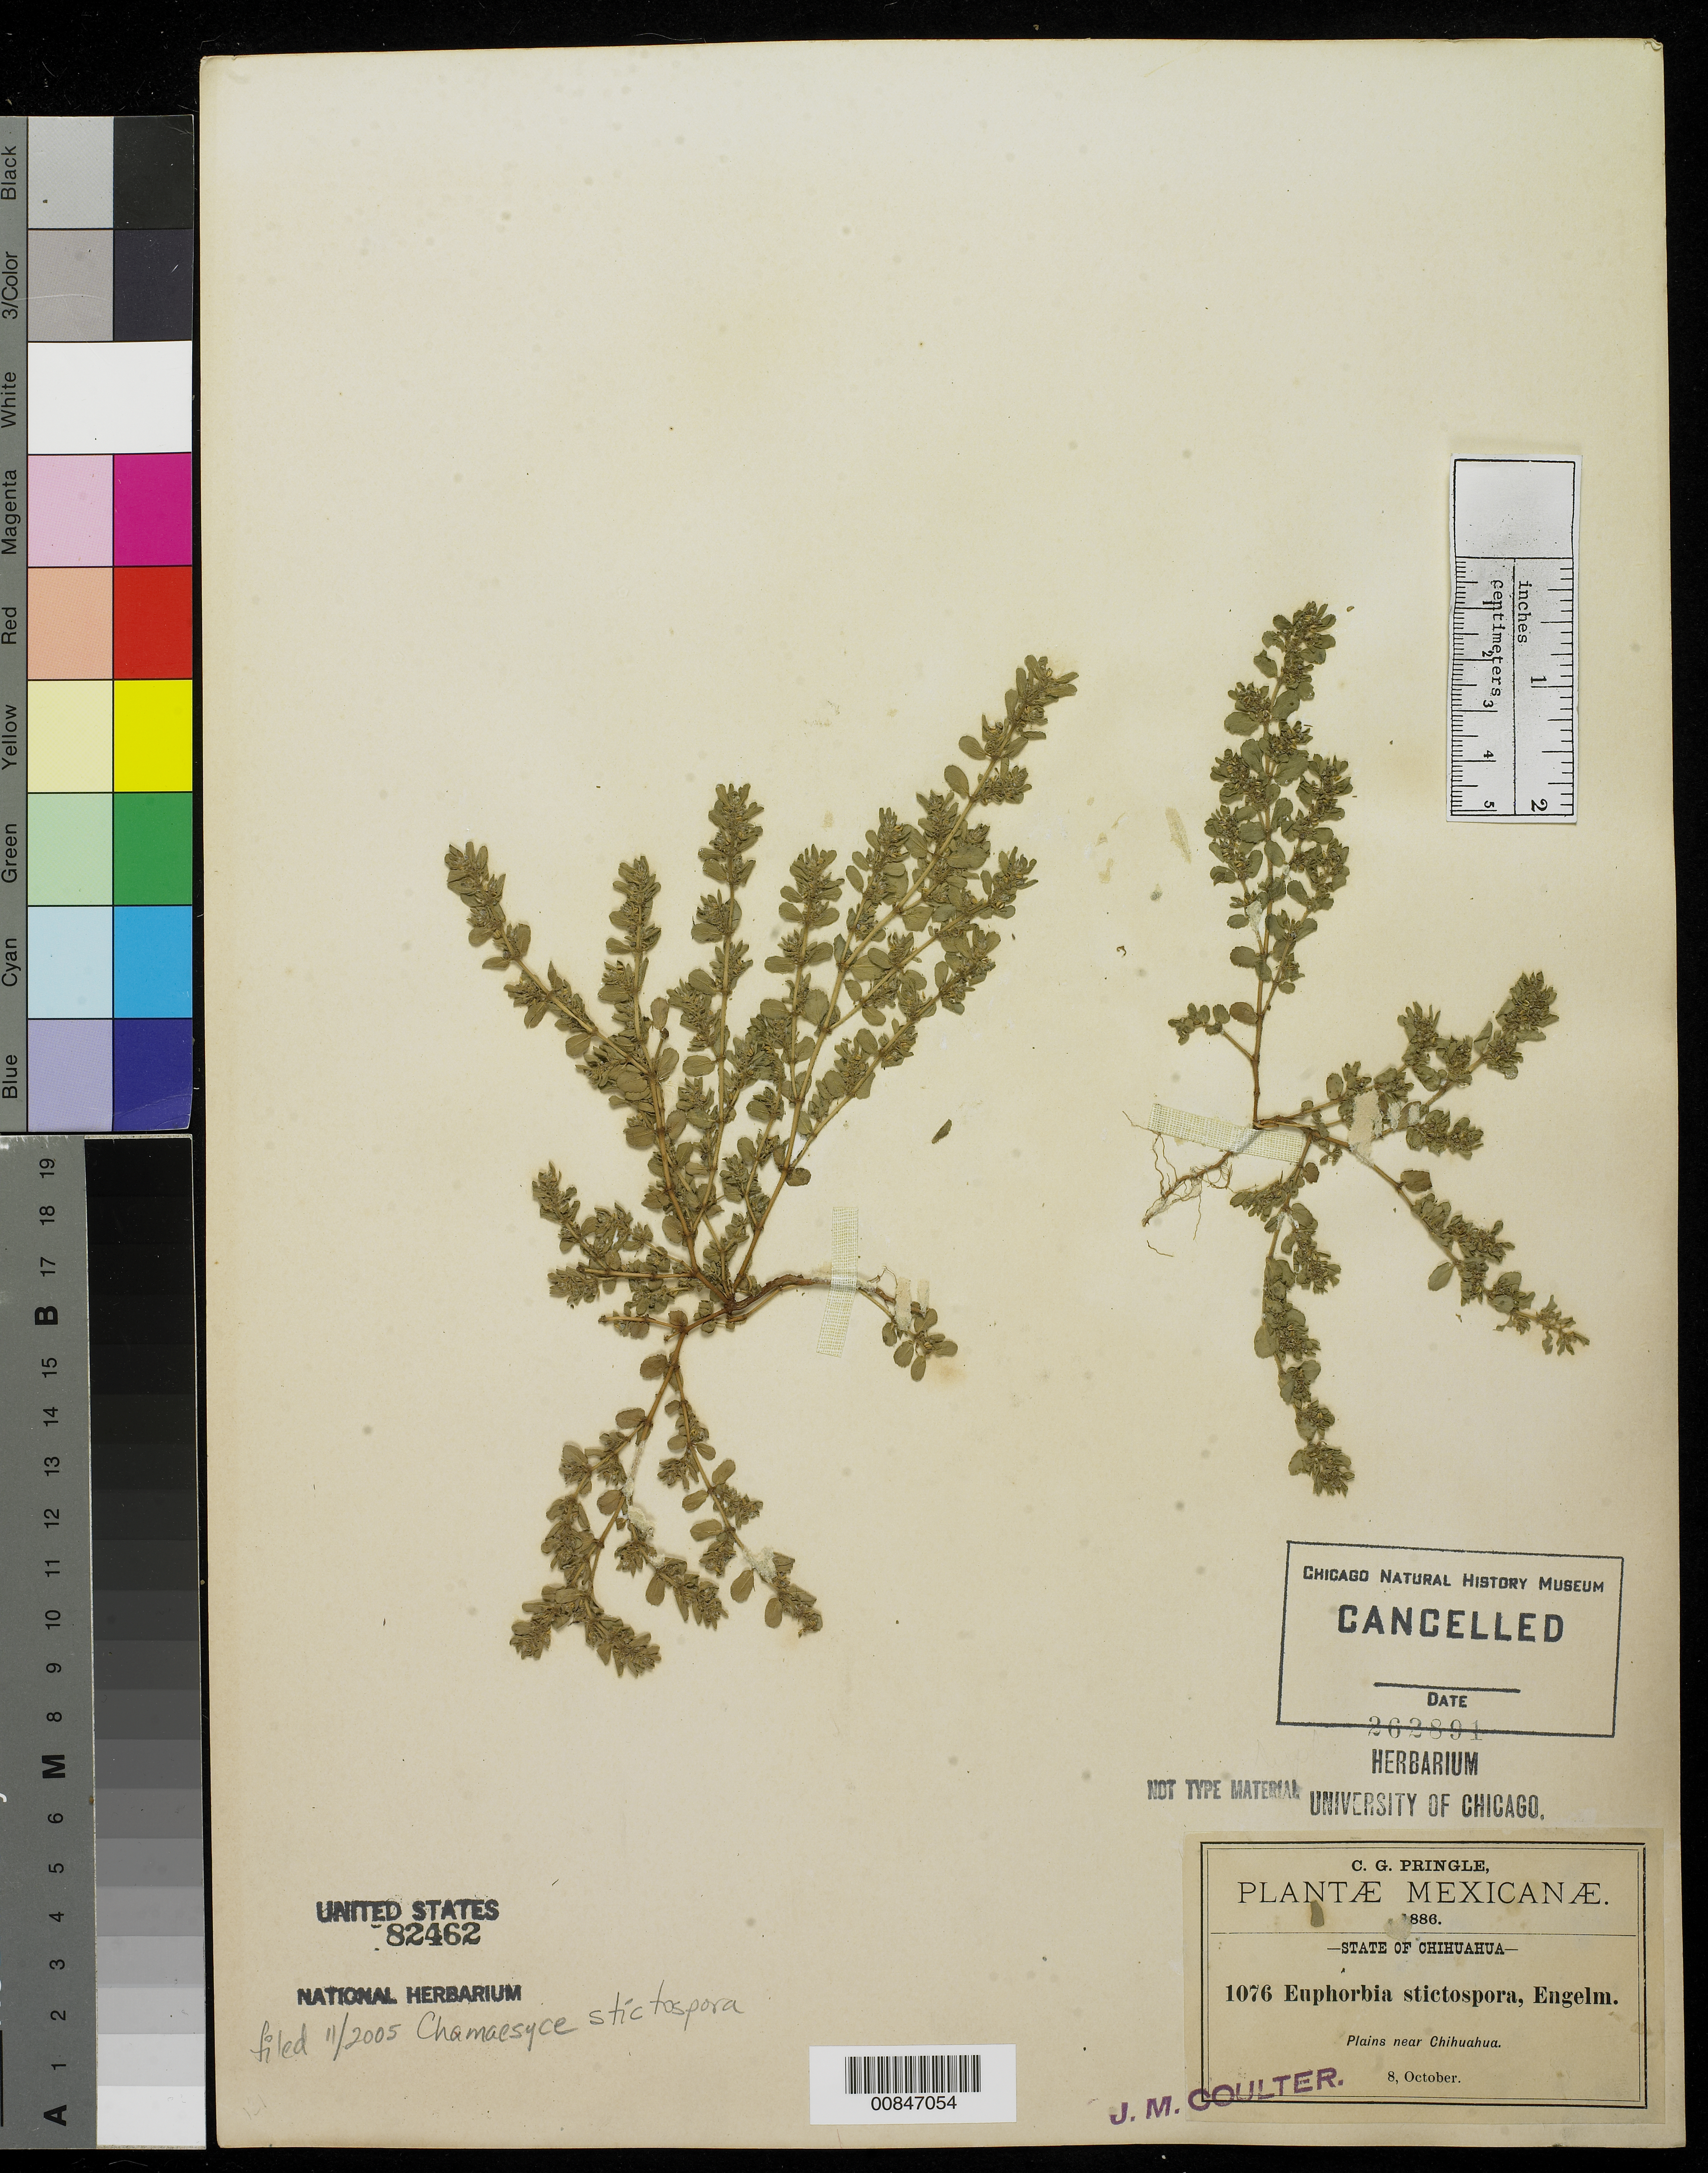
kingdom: Plantae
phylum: Tracheophyta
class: Magnoliopsida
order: Malpighiales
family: Euphorbiaceae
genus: Euphorbia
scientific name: Euphorbia stictospora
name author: Engelm.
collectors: C. G. Pringle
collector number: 1076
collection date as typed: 08 Oct 1886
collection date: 1886-10-08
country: Mexico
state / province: Chihuahua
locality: Plains near Chihuahua.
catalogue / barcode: US 82462